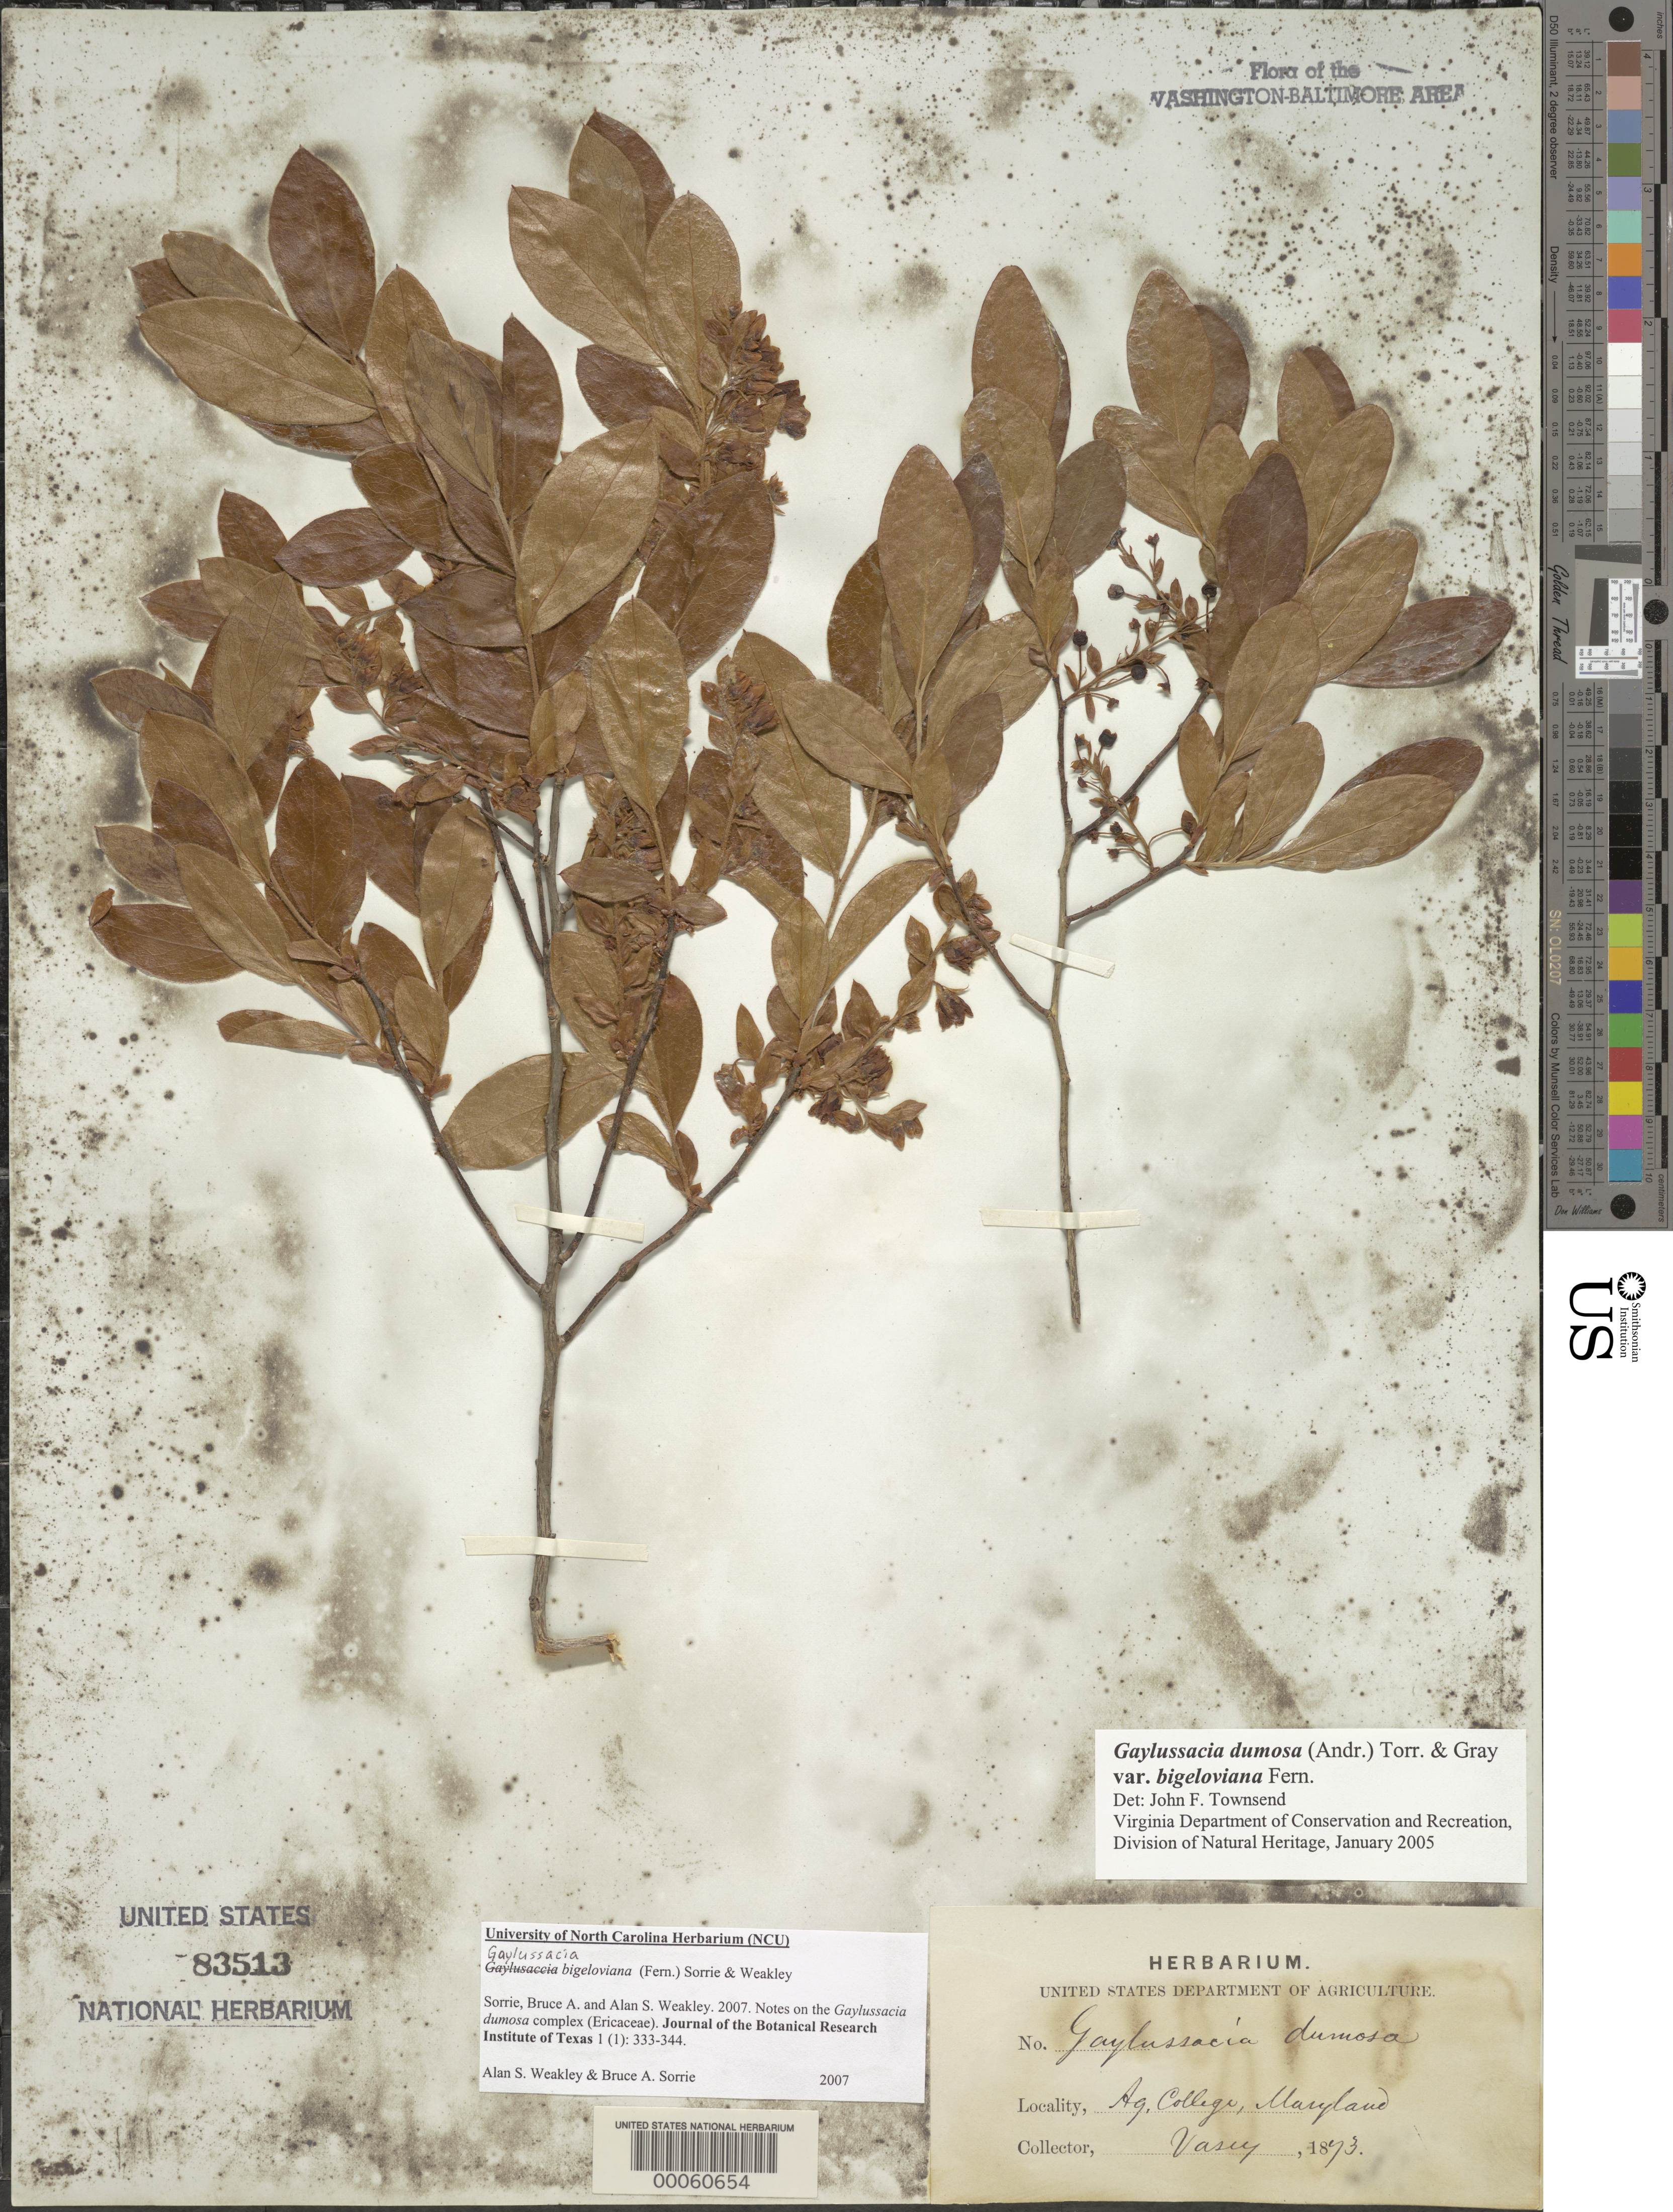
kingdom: Plantae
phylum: Tracheophyta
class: Magnoliopsida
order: Ericales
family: Ericaceae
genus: Gaylussacia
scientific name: Gaylussacia dumosa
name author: (Andrews) Torr. & A. Gray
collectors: G. R. Vasey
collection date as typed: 1873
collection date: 1873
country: United States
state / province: Maryland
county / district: Prince George's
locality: Agricultural College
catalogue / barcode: US 83513